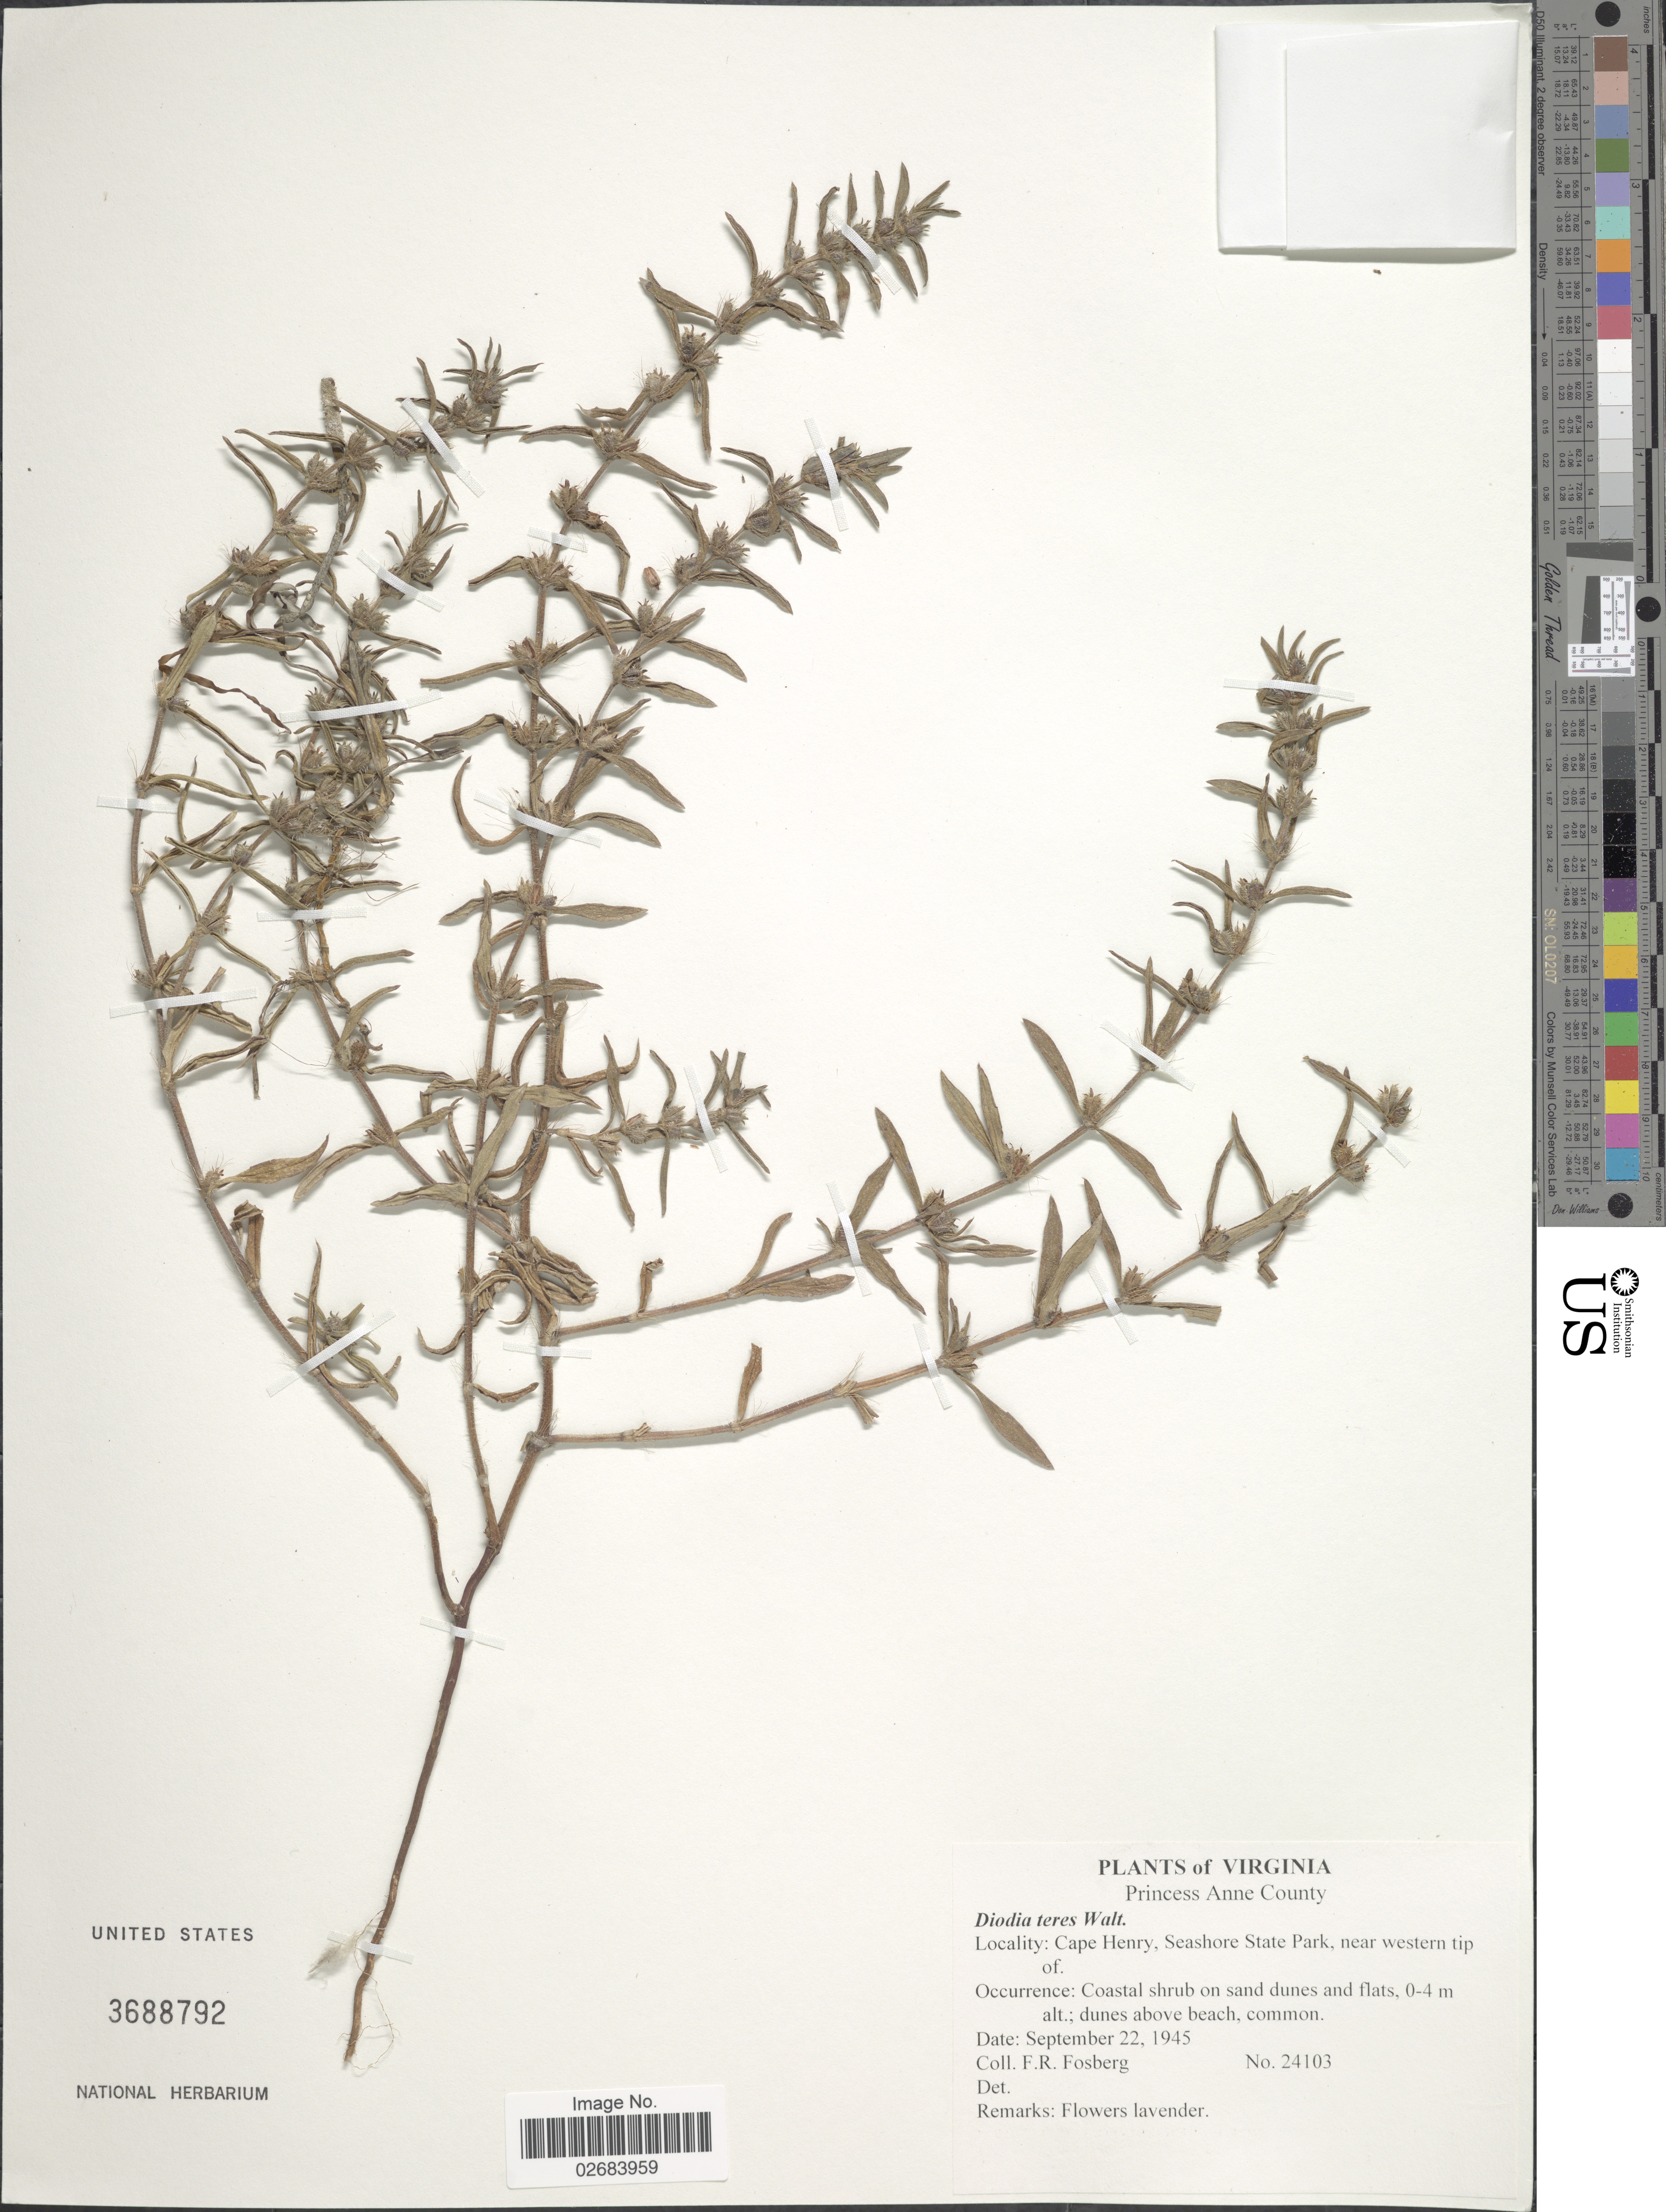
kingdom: Plantae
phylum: Tracheophyta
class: Magnoliopsida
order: Gentianales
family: Rubiaceae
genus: Diodia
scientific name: Diodia teres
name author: Walter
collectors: F. R. Fosberg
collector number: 24103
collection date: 1945-09-22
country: United States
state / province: Virginia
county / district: City of Virginia Beach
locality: Princess Anne (=historic county name)County, Cape Henry, Seashore State Park, near western tip of, Coastal shrub on sand dunes and flats, dunes above beach.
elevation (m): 0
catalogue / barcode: US 3688792